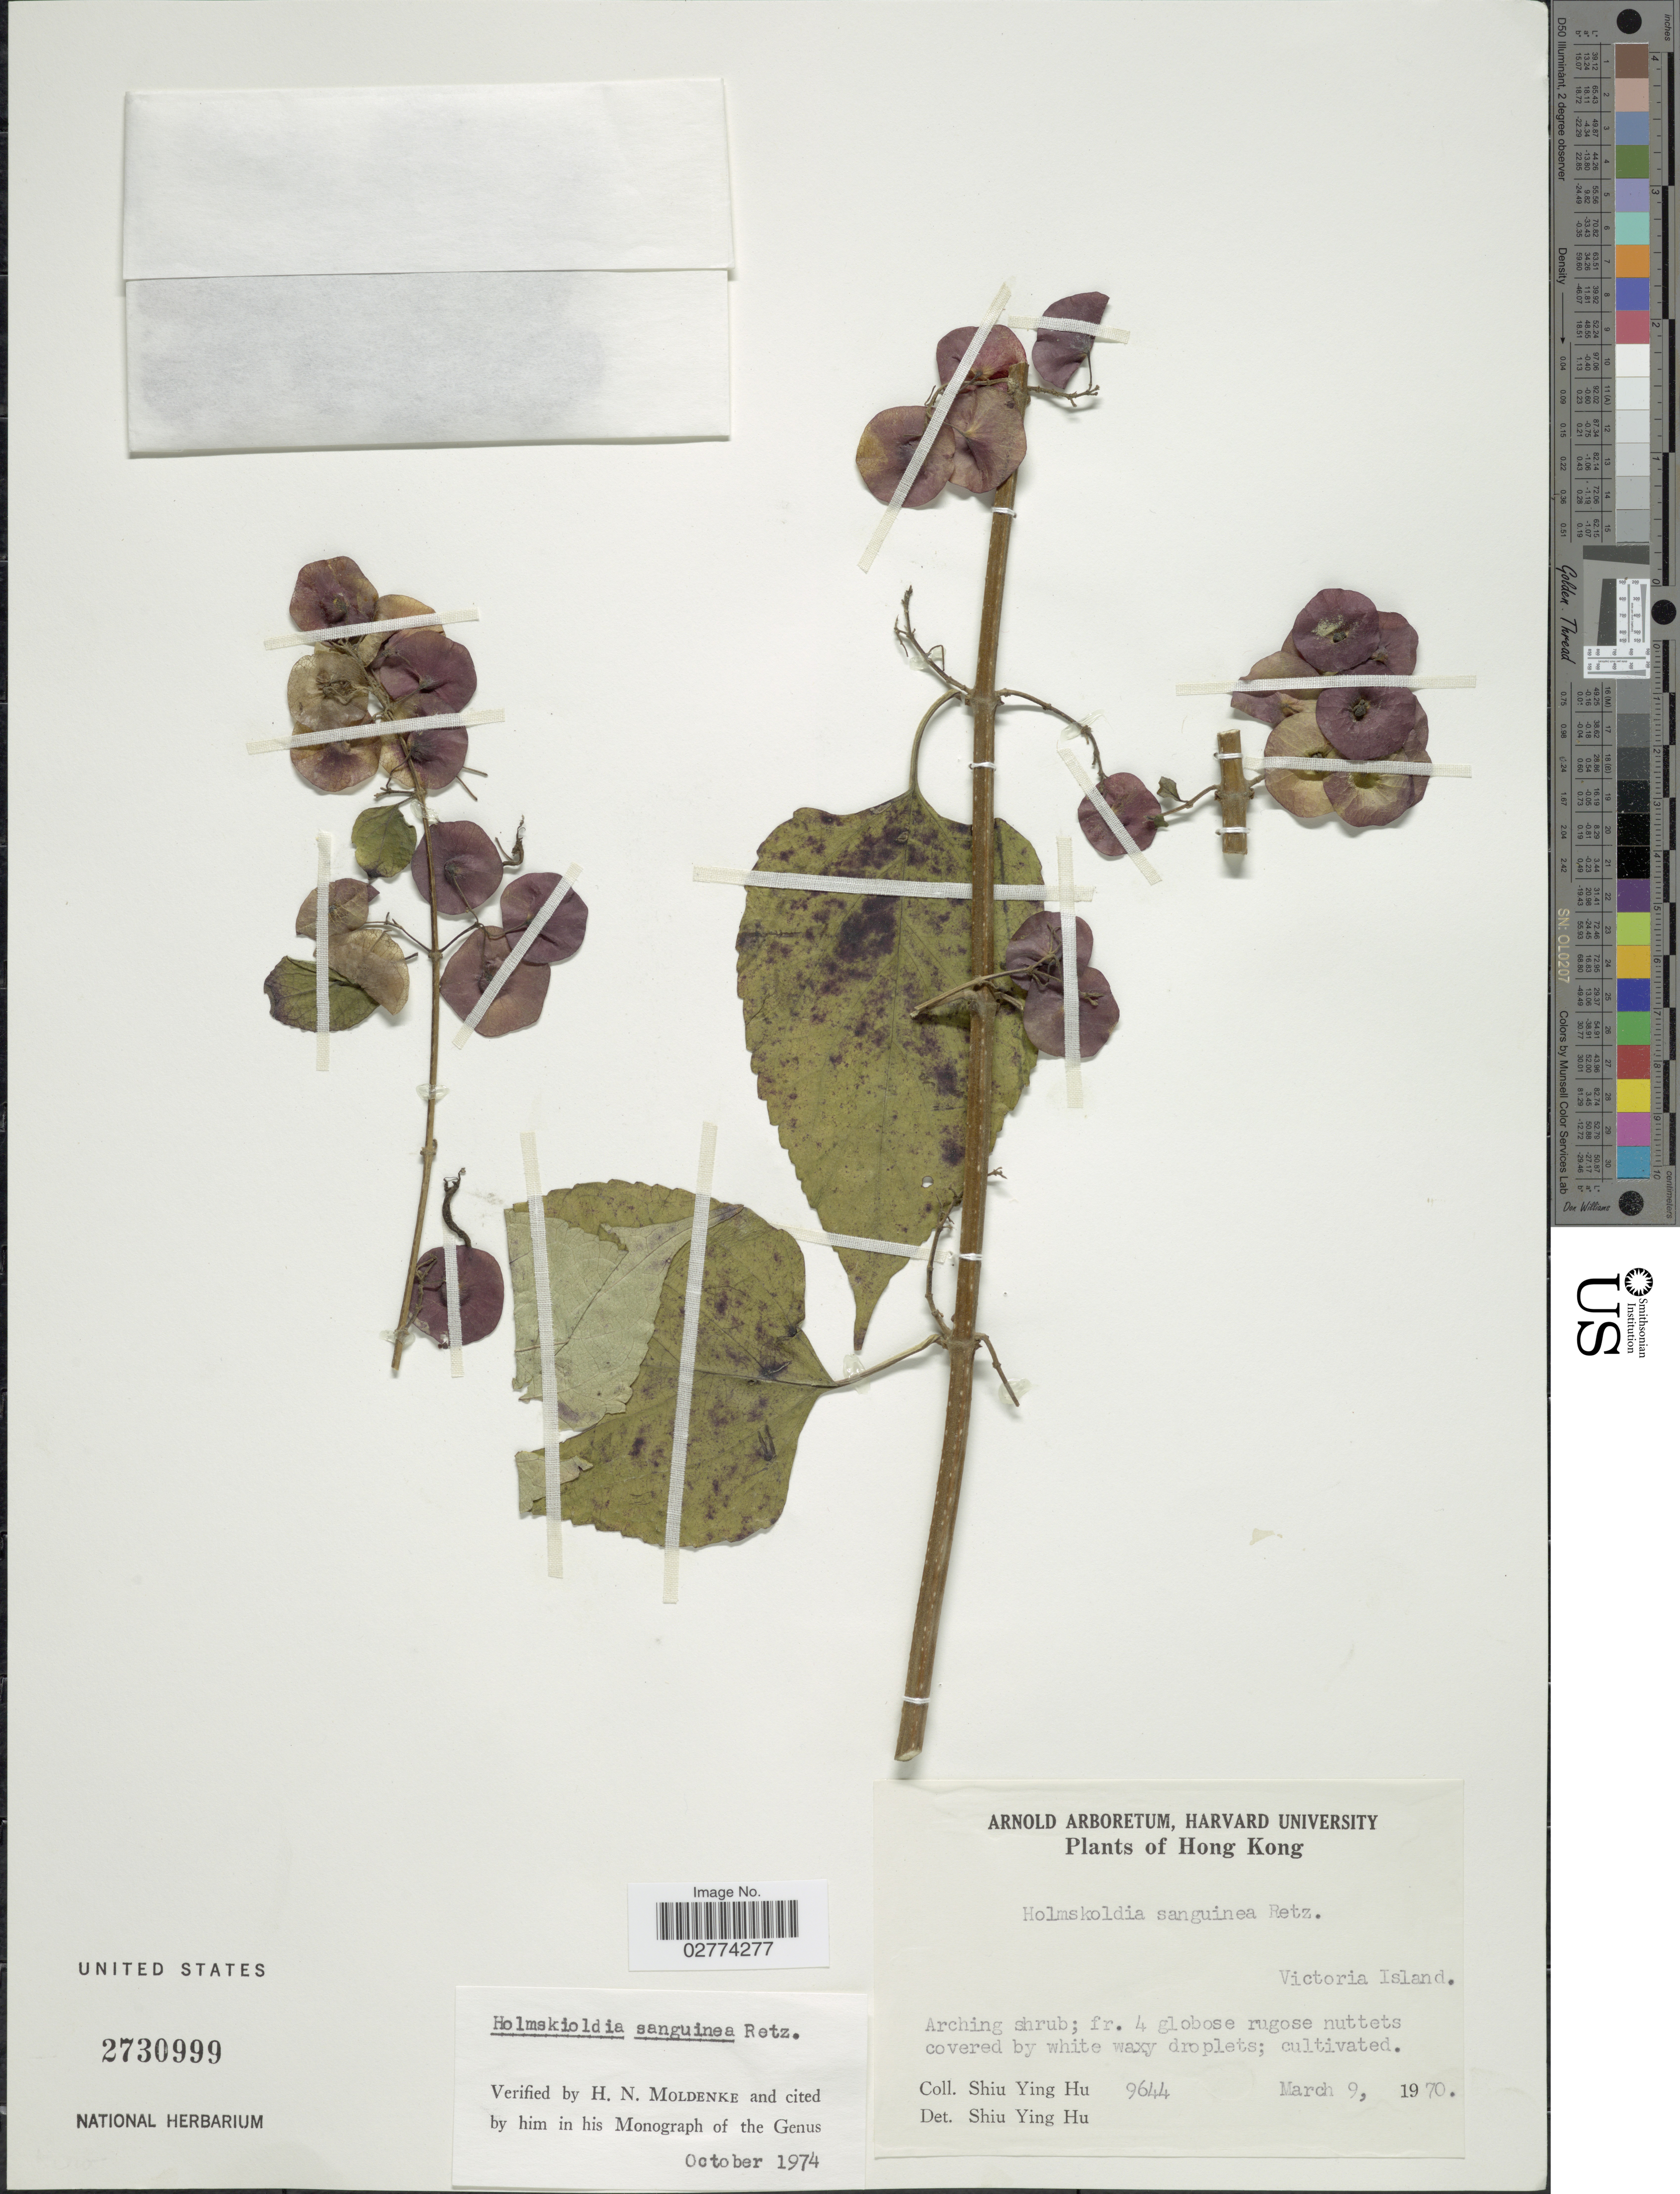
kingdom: Plantae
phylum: Tracheophyta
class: Magnoliopsida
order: Lamiales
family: Lamiaceae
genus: Holmskioldia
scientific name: Holmskioldia sanguinea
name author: Retz.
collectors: S. Y. Hu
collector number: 9644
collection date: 1970-03-09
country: China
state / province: Hong Kong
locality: Victoria Island.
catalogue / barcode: US 2730999